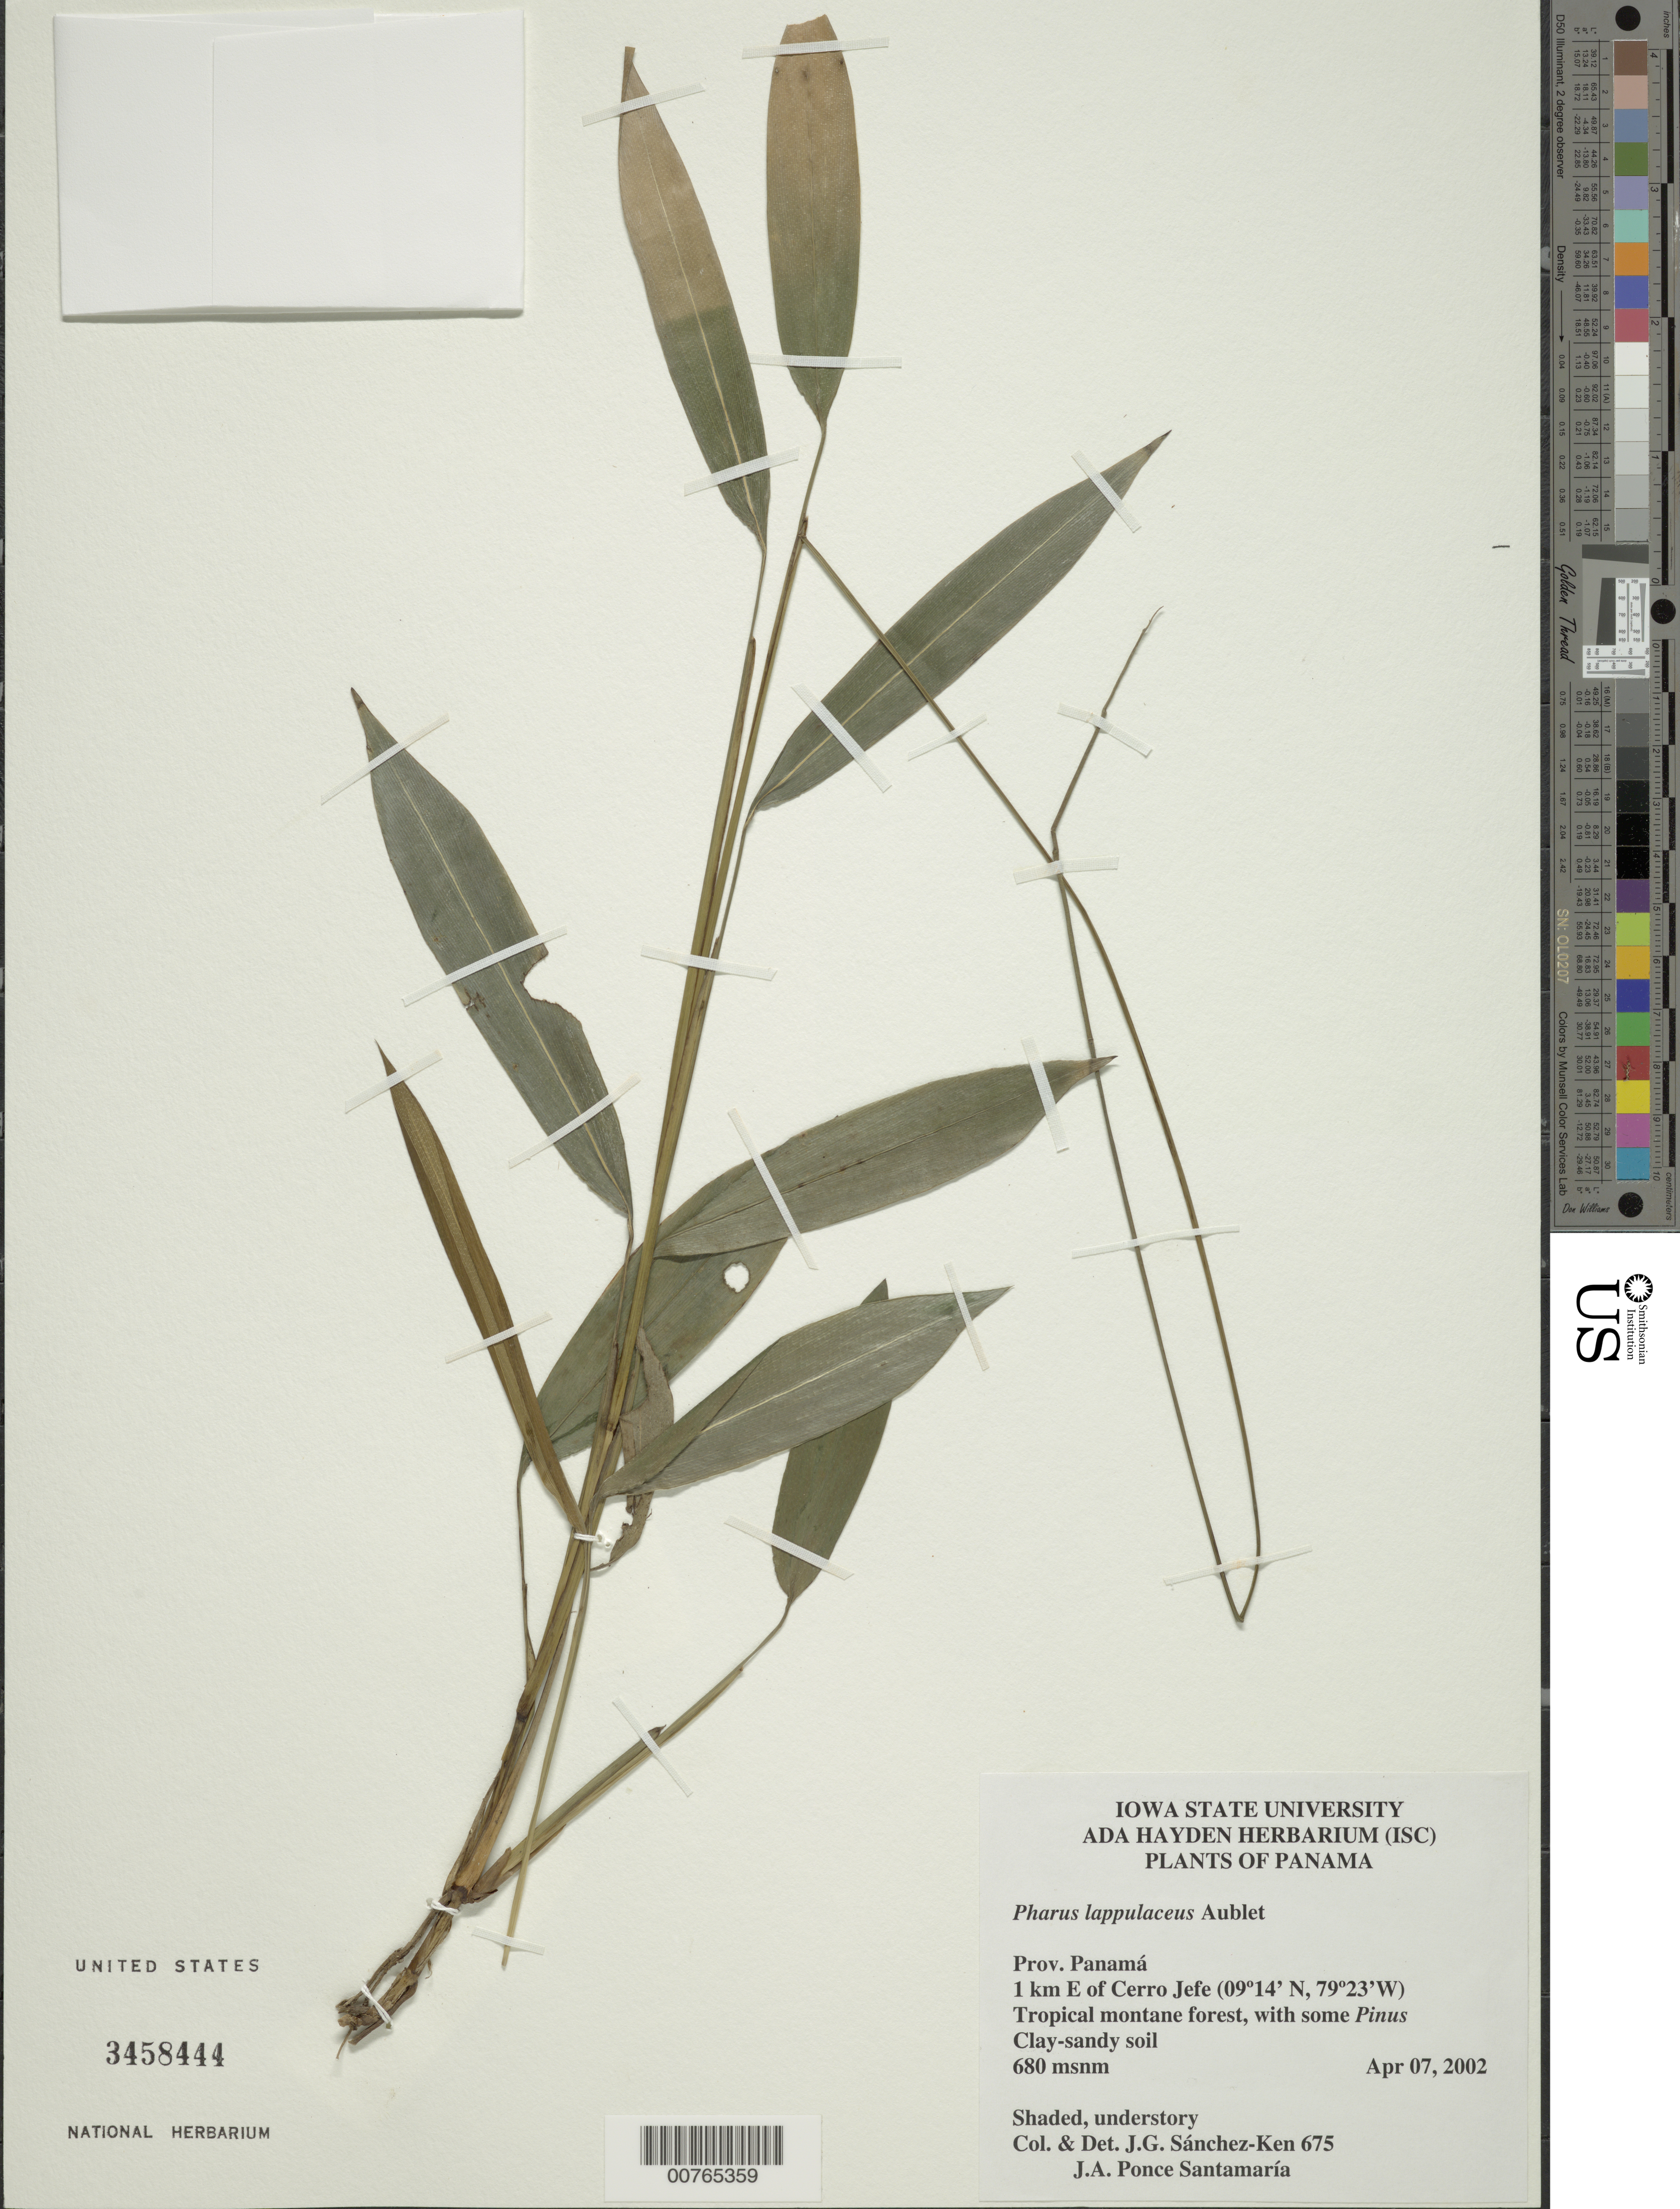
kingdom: Plantae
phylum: Tracheophyta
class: Liliopsida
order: Poales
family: Poaceae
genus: Pharus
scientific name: Pharus lappulaceus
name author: Aubl.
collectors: J. G. Sánchez-Ken & J. Ponce Santamaria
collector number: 675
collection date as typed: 07 Apr 2002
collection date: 2002-04-07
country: Panama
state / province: Panamá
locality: E of Cerro Jefe.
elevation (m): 680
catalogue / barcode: US 3458444